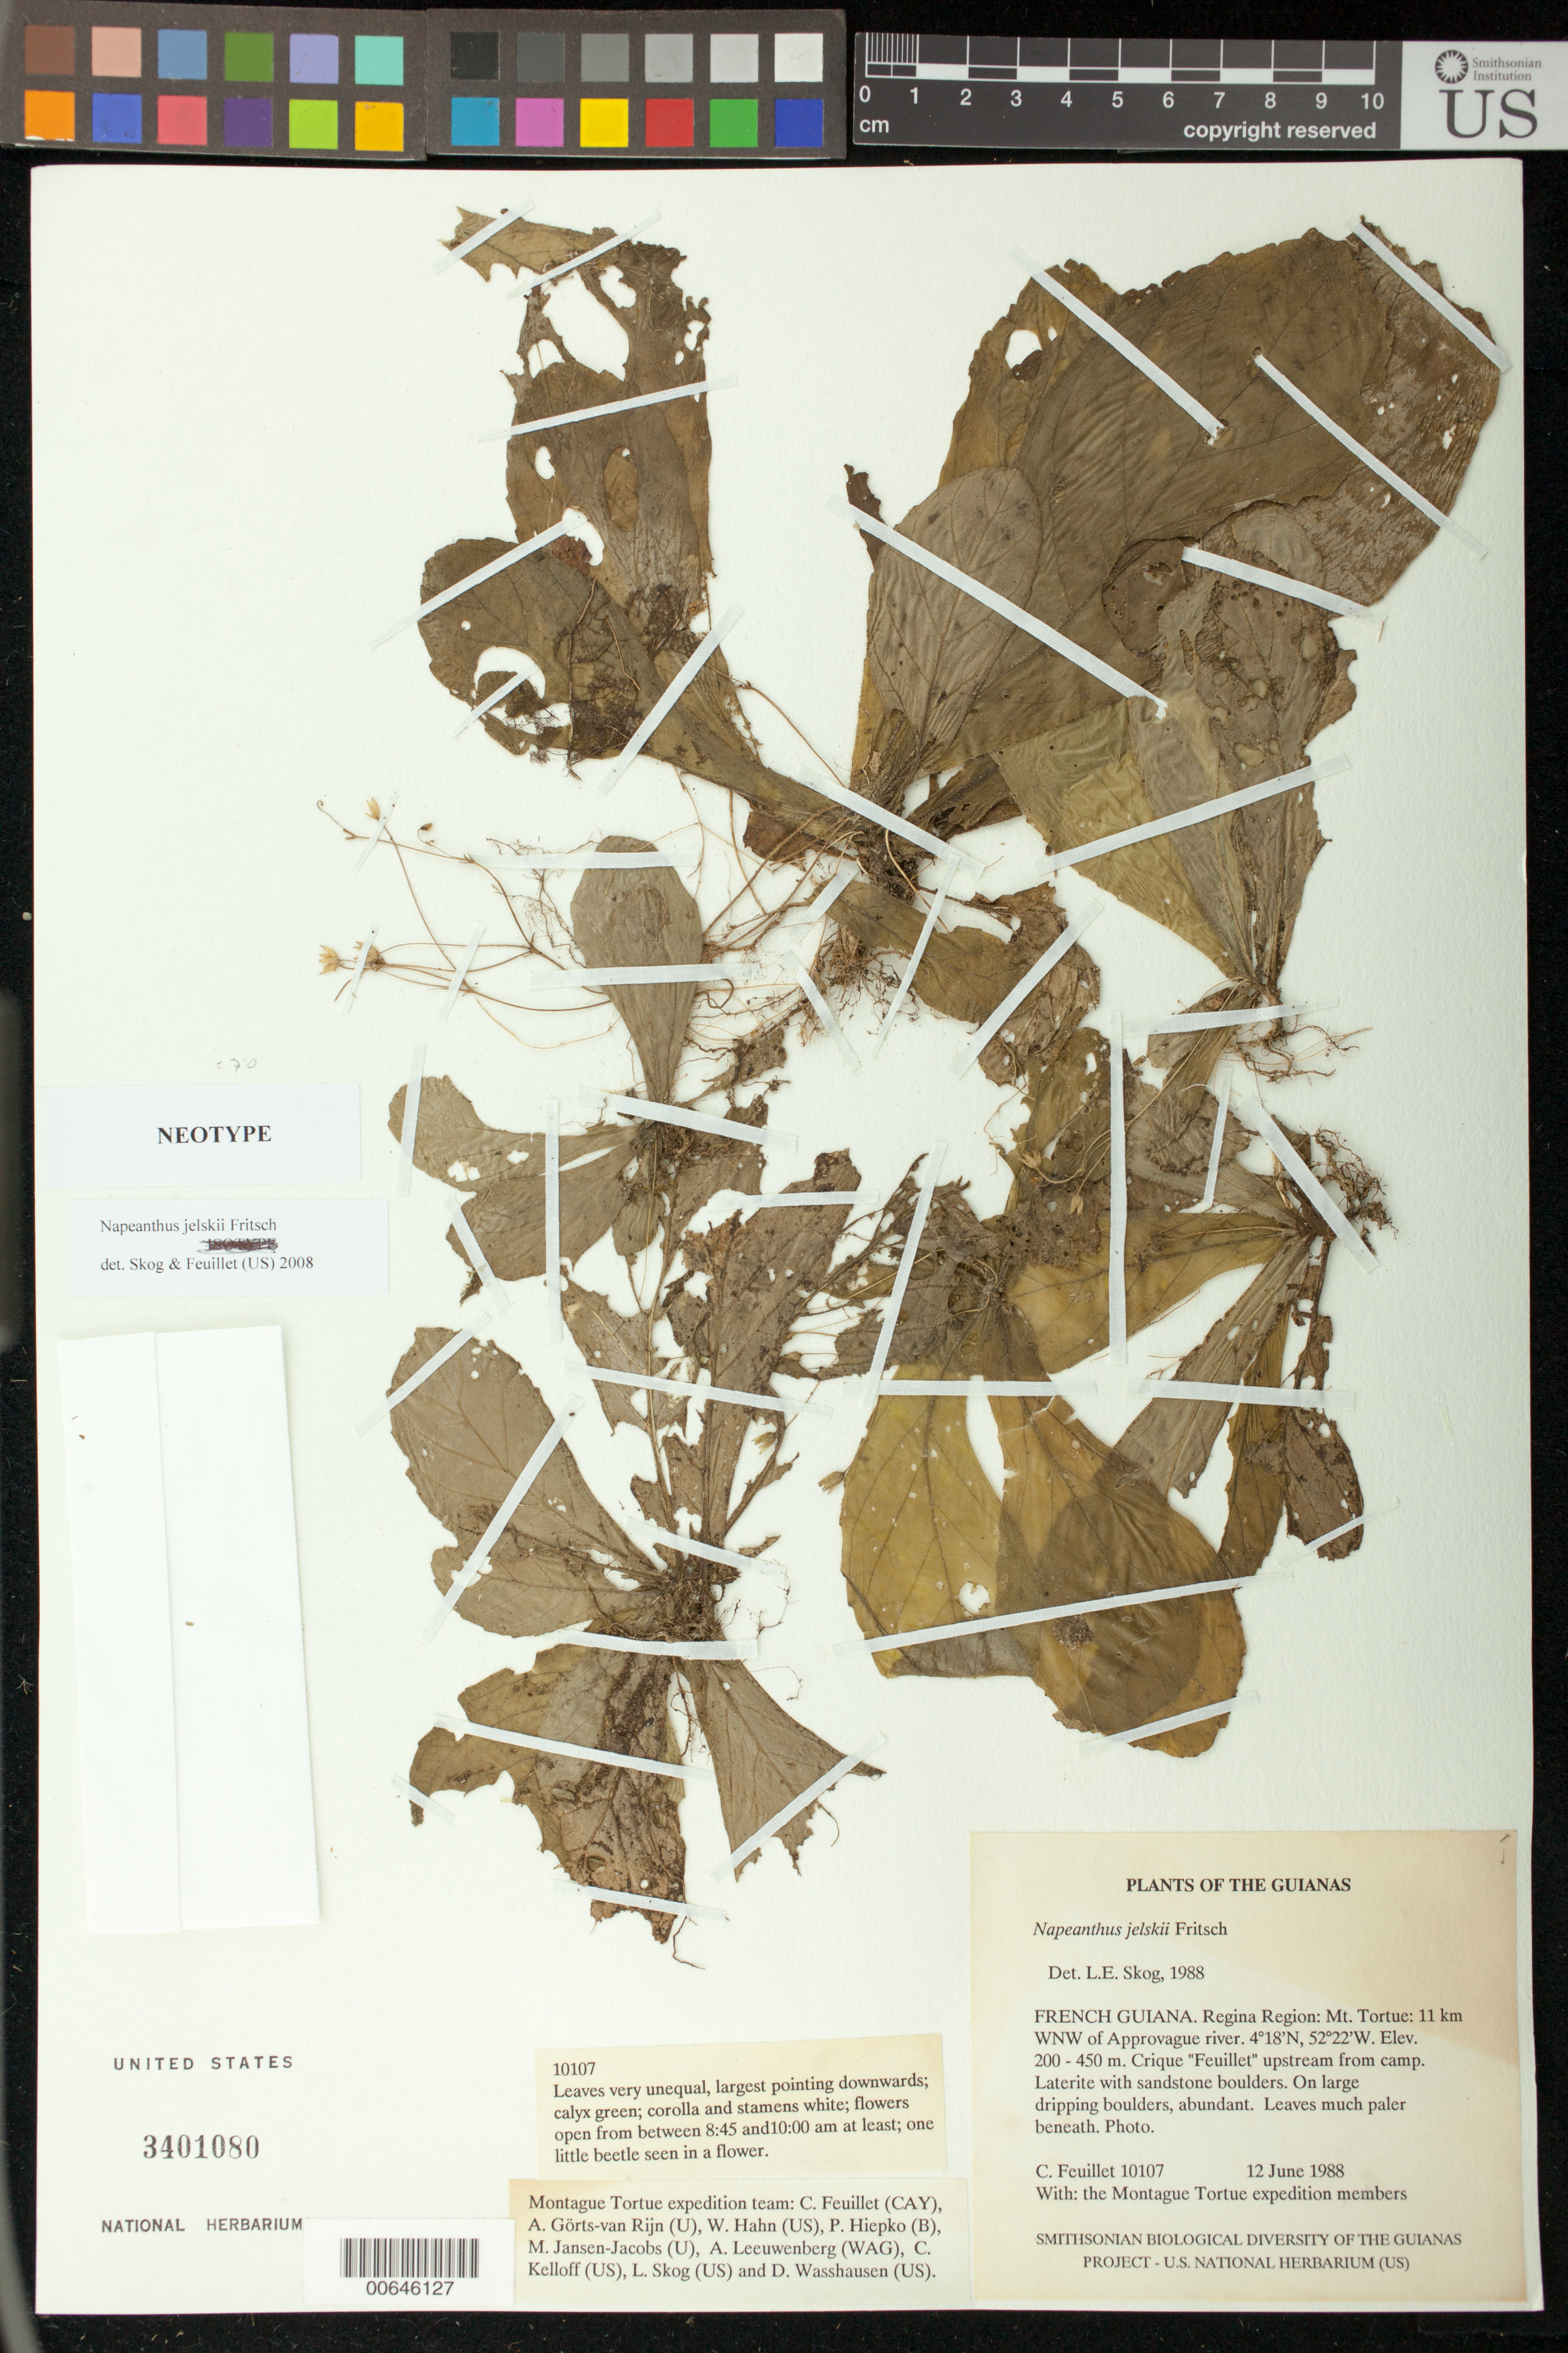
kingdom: Plantae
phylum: Tracheophyta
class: Magnoliopsida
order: Lamiales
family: Gesneriaceae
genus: Napeanthus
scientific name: Napeanthus jelskii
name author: Fritsch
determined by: Skog, Laurence E.; Feuillet, C.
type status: Neotype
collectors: C. Feuillet & Montagne Torte Exped. members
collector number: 10107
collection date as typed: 12 Jun 1988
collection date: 1988-06-12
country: French Guiana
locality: Régina, Mt Tortue, 11 km WNW of Approuague River, Crique "Feuillet" upstream from camp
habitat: Laterite with sandstone boulders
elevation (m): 200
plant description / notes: Specimen designated as neotype by Skog & Feuillet (2008, Fl. Guianas) but probably unnecessarily; an extant duplicate of Jelski s.n. at GZU, annotated by Fritsch, appears to be type material.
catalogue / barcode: US 3401080